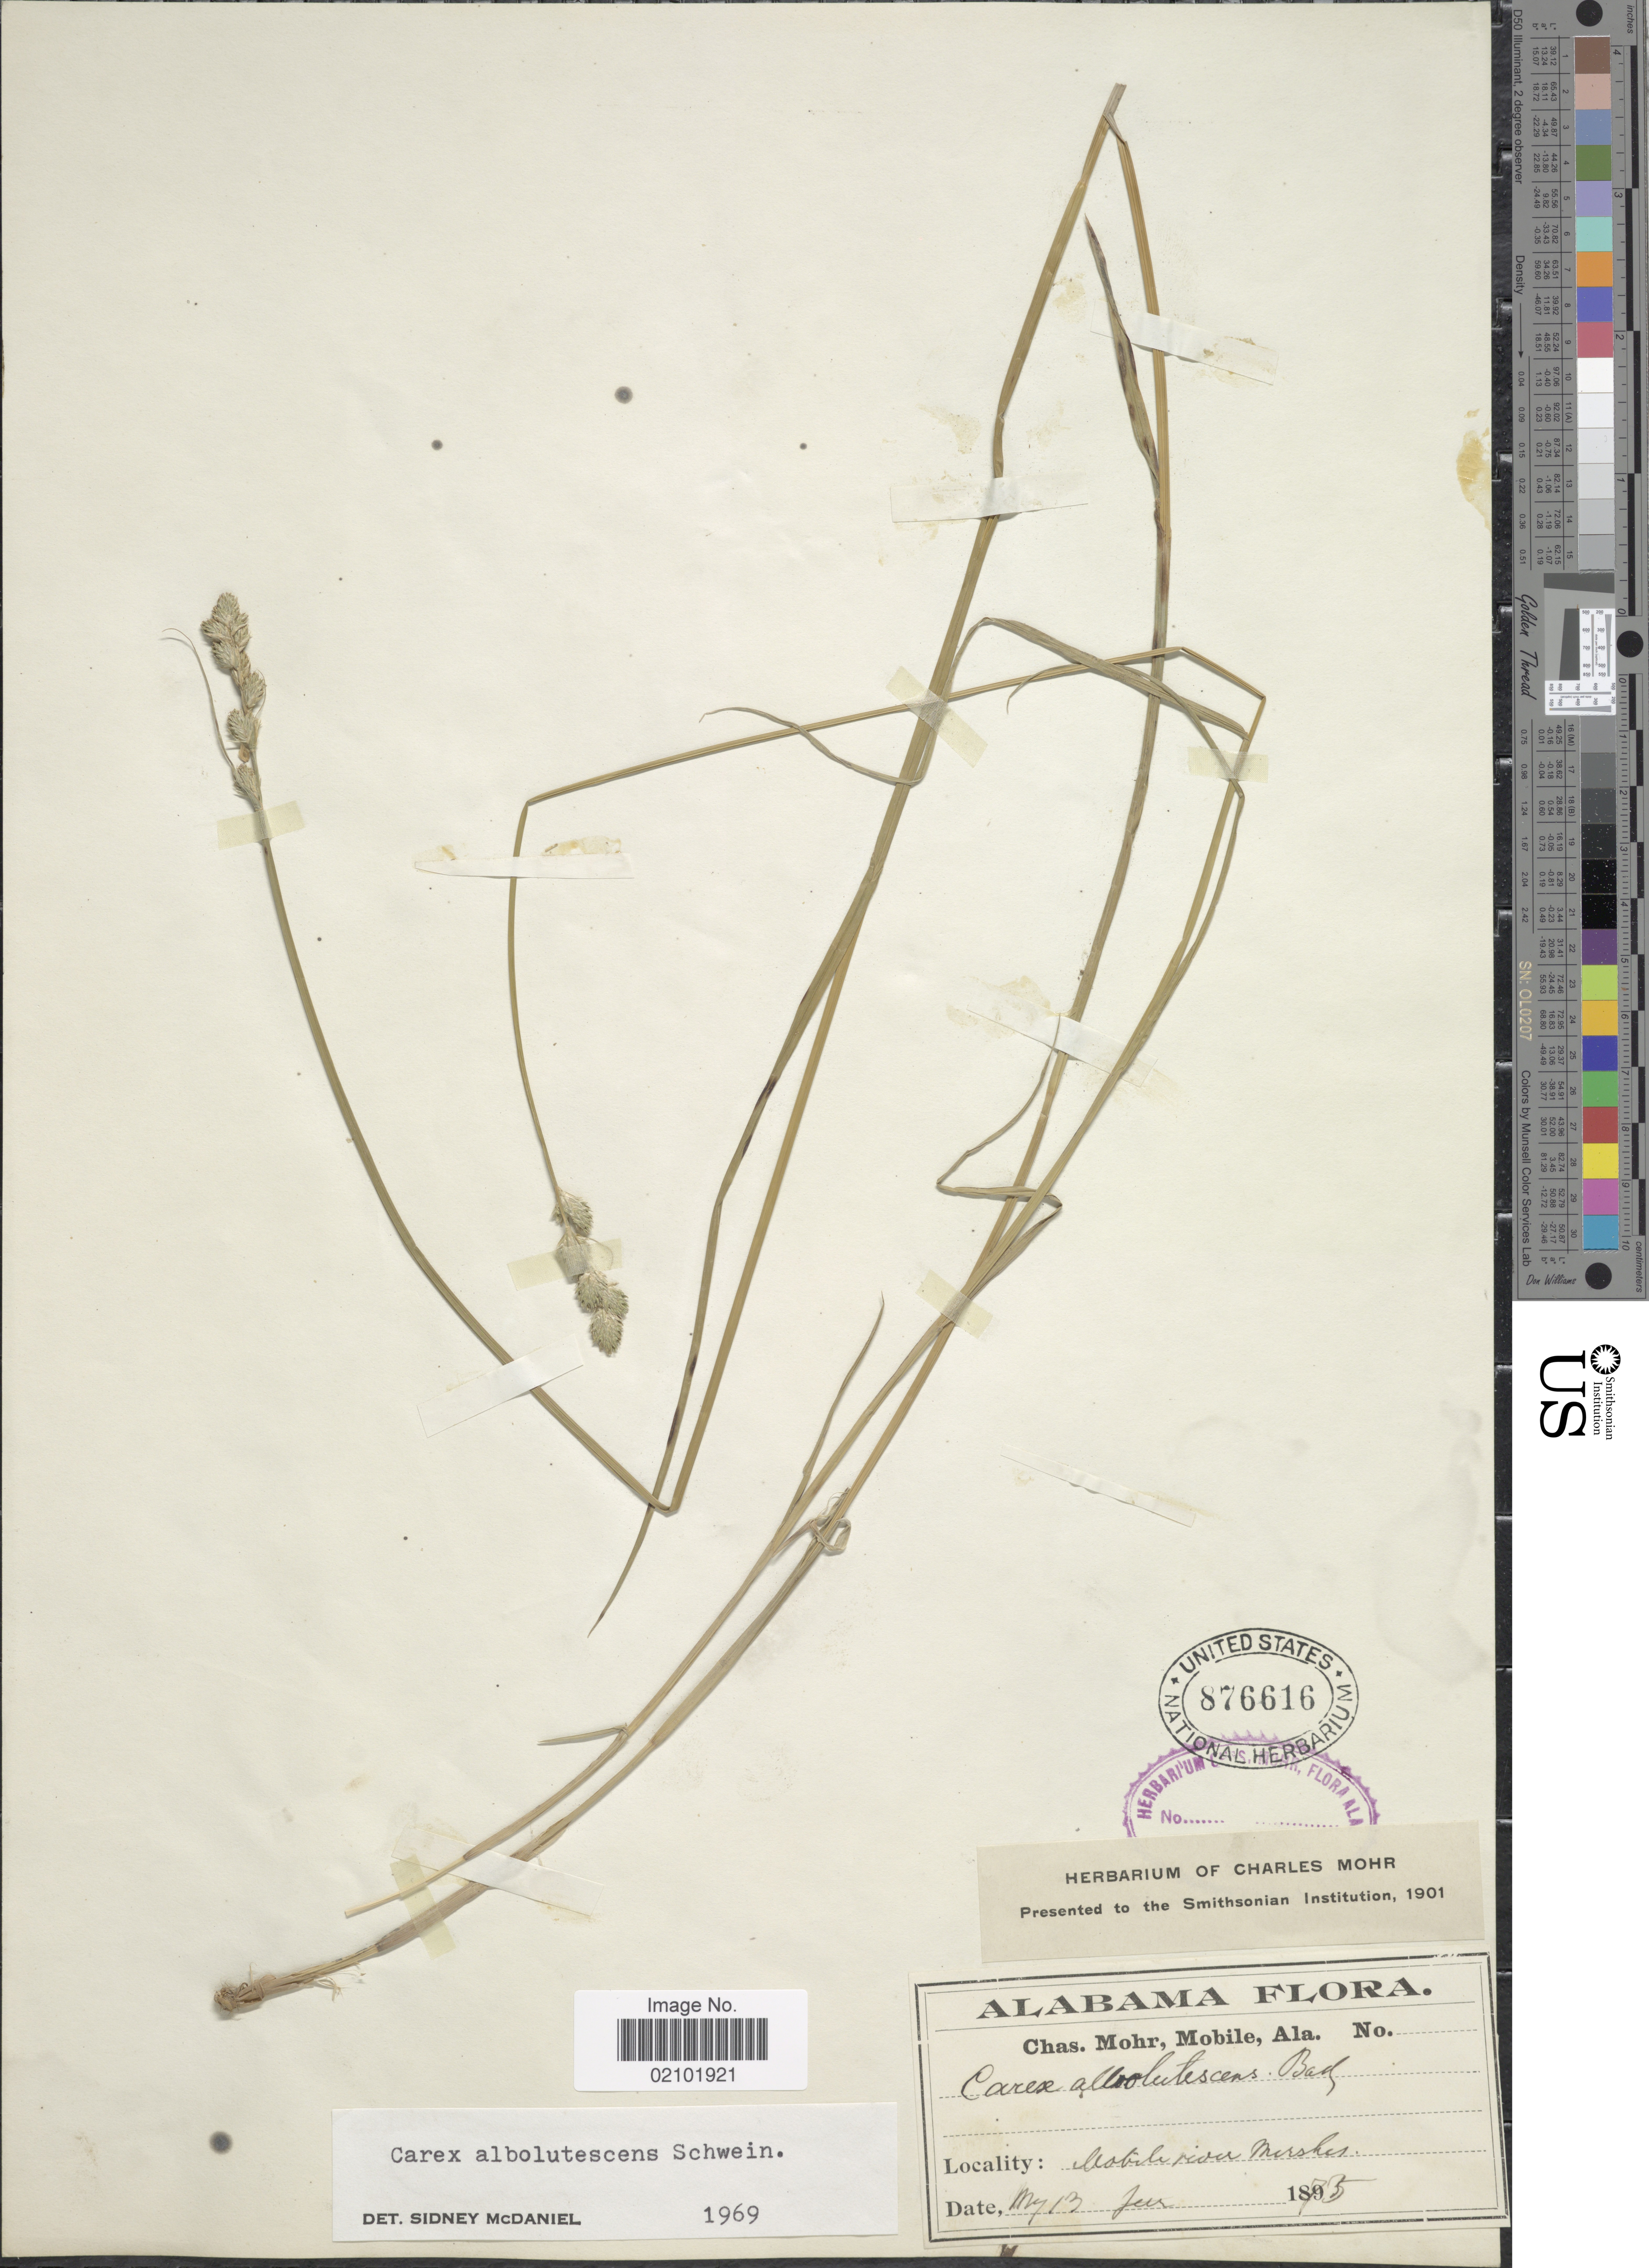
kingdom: Plantae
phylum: Tracheophyta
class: Liliopsida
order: Poales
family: Cyperaceae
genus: Carex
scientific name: Carex albolutescens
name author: Schwein.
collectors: Mohr, C. T. (herbarium)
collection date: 1875-05-13/1875-06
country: United States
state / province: Alabama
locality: Mobile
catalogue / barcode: US 876616